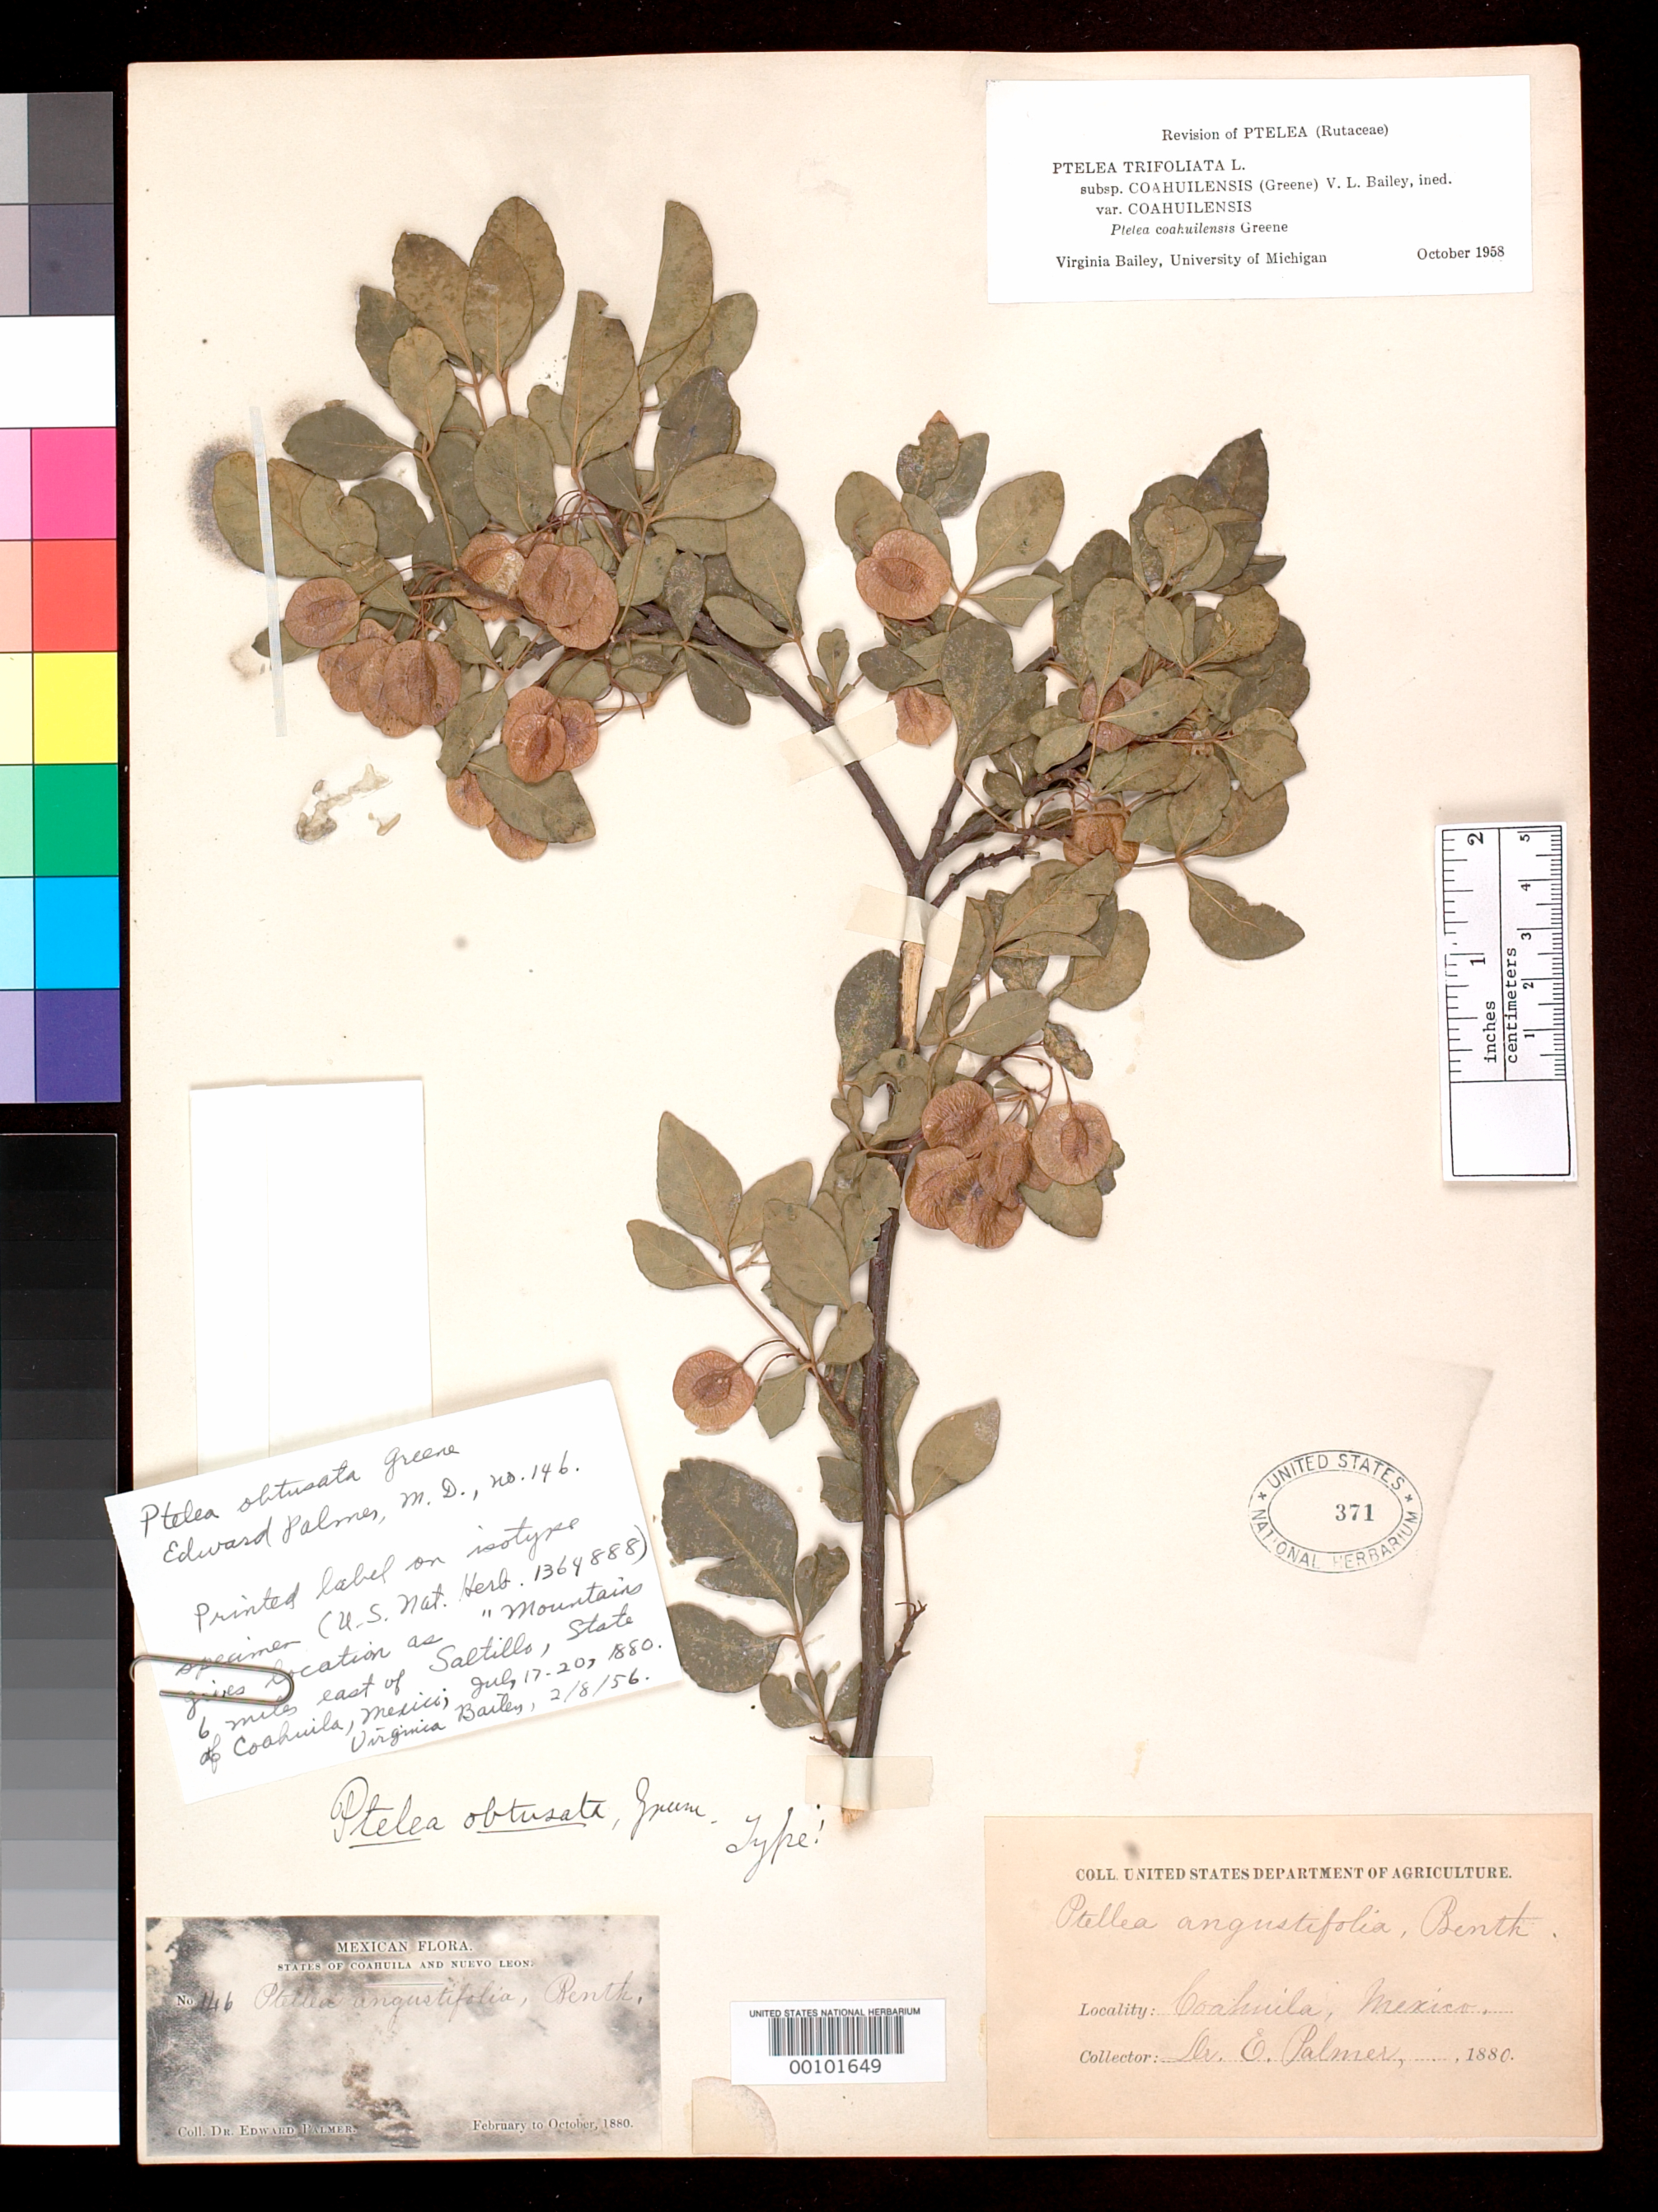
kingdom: Plantae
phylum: Tracheophyta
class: Magnoliopsida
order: Sapindales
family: Rutaceae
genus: Ptelea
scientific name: Ptelea obtusata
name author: Greene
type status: Holotype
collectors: E. Palmer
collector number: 146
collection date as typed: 17 Jul 1880 to 20 Jul 1880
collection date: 1880-07-17/1880-07-20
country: Mexico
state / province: Coahuila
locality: Mountains 6 mi E of Saltillo.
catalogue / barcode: US 371